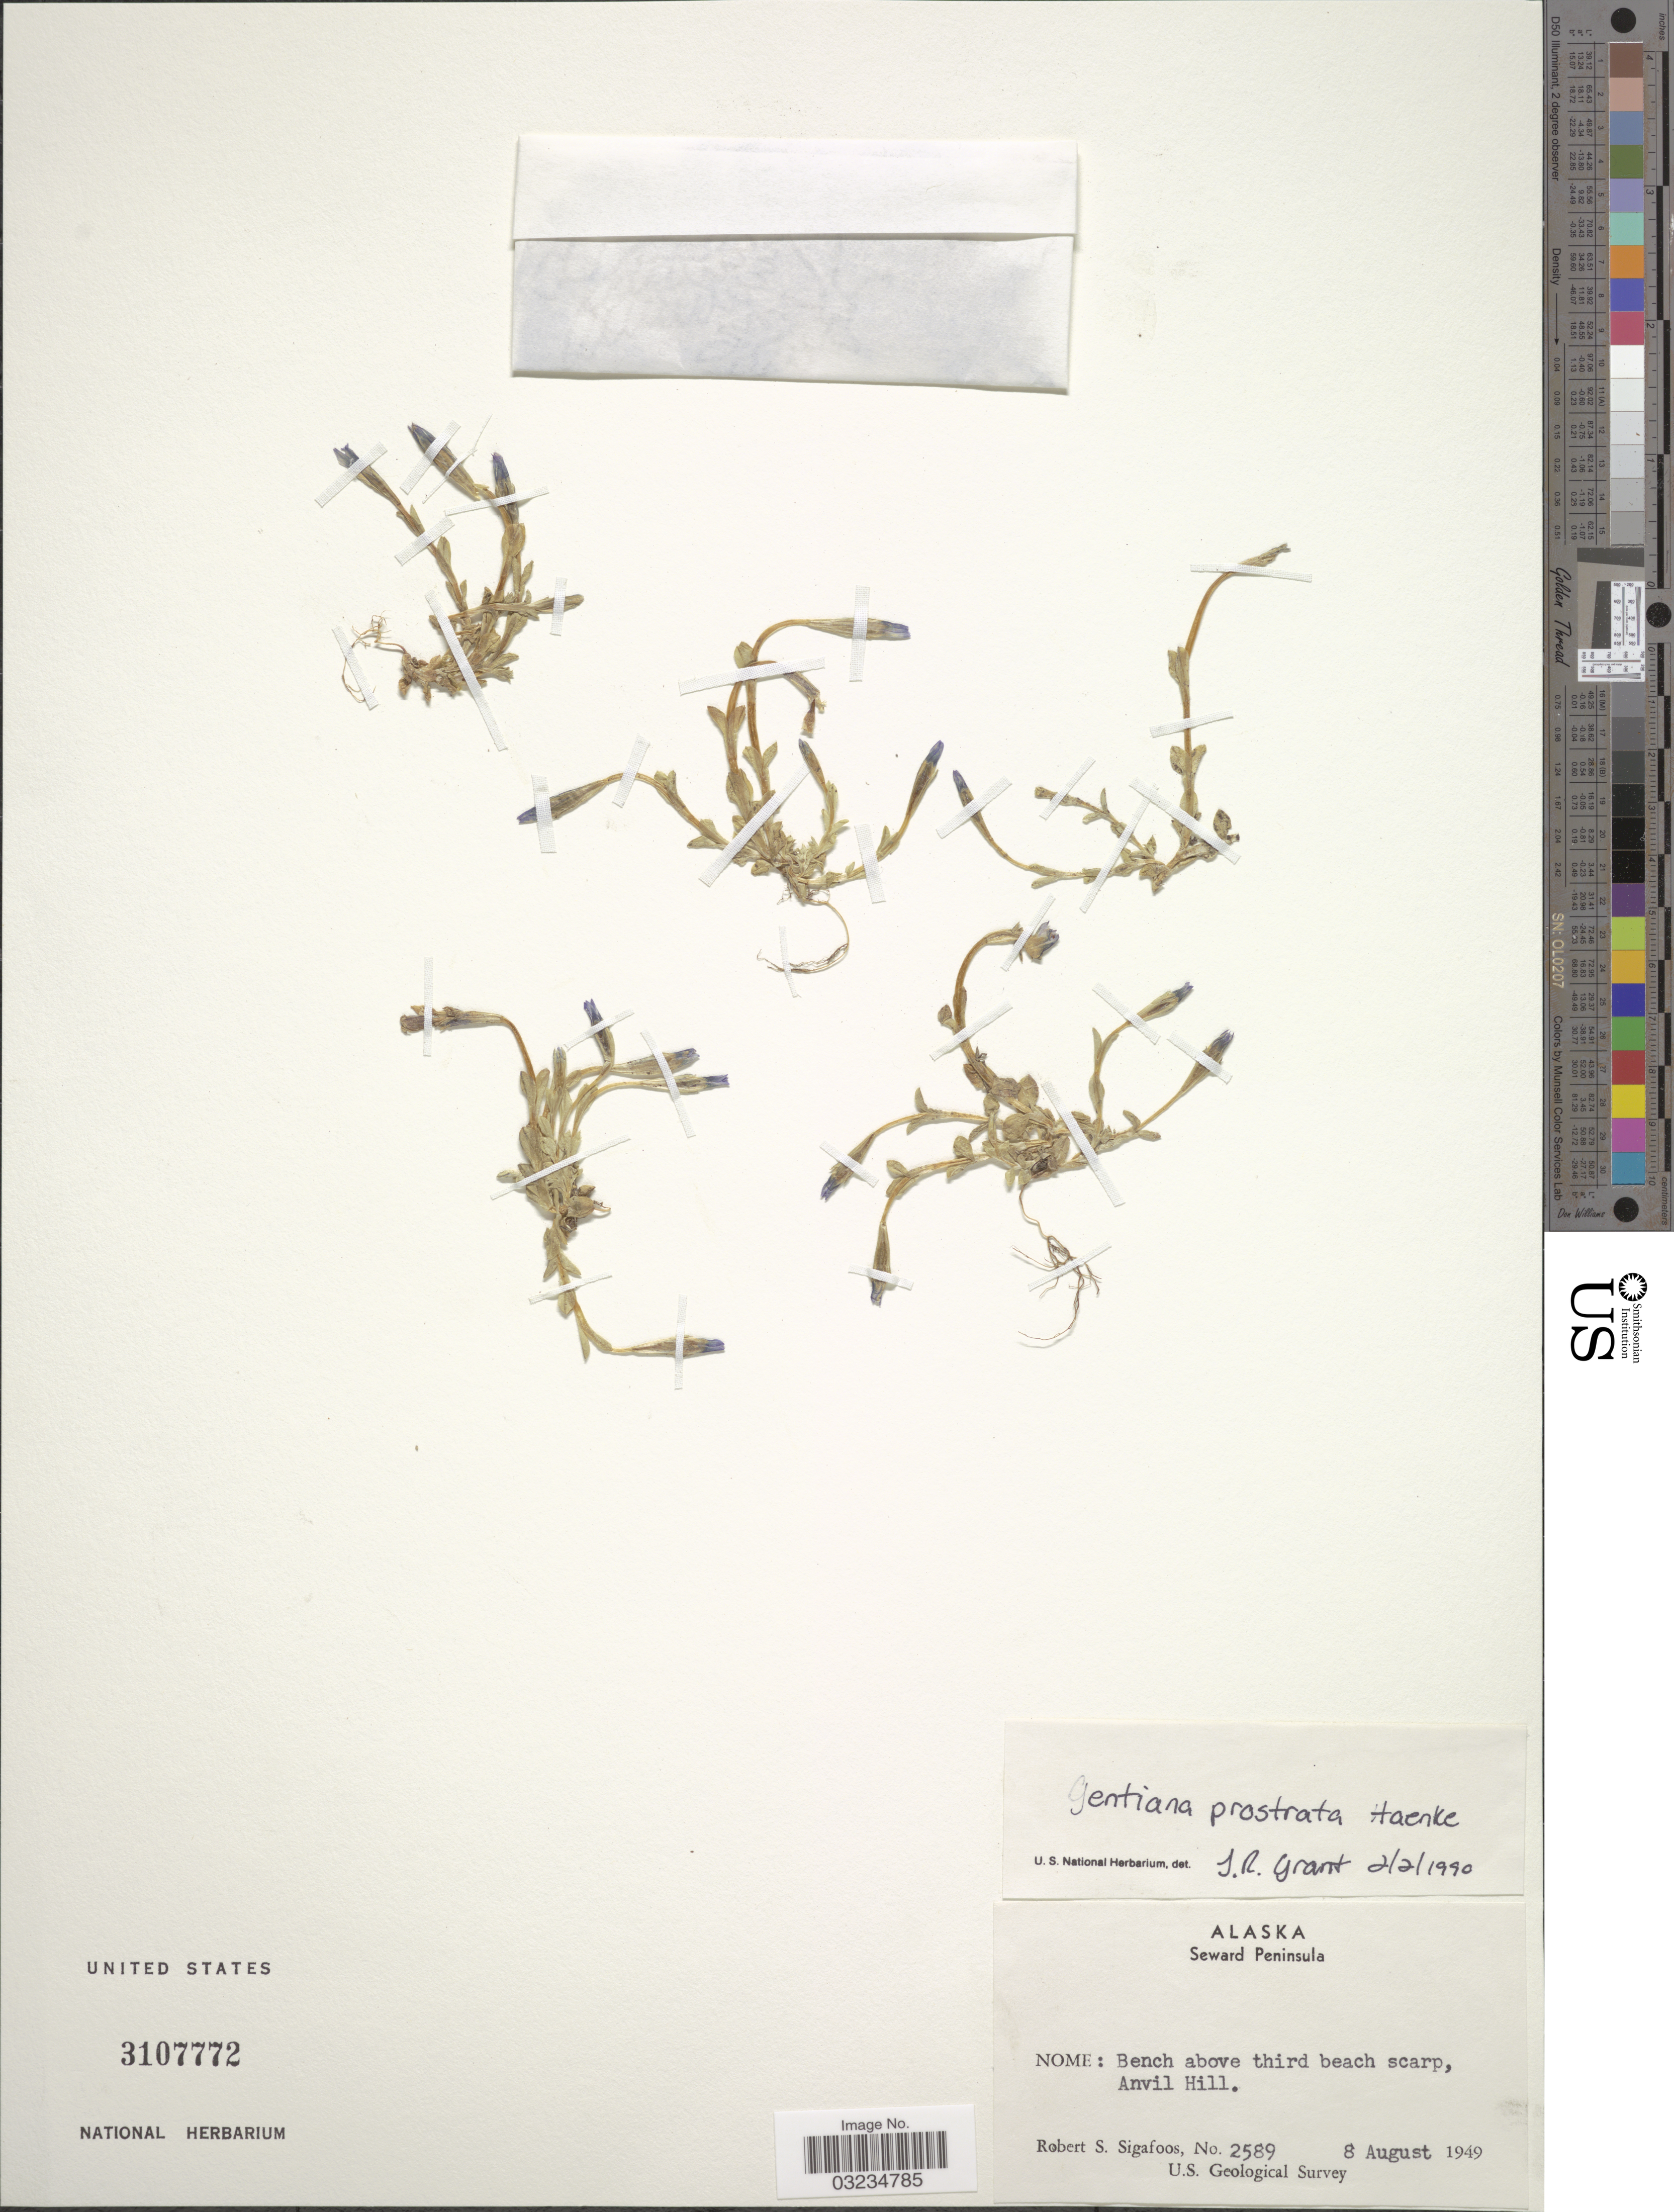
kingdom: Plantae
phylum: Tracheophyta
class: Magnoliopsida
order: Gentianales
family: Gentianaceae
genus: Gentiana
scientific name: Gentiana prostrata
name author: Haenke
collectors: R. Sigafoos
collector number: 2589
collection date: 1949-08-08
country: United States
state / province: Alaska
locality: Seward Peninsula. Nome: Bench above third beach scarp, Anvil Hill.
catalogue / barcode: US 3107772